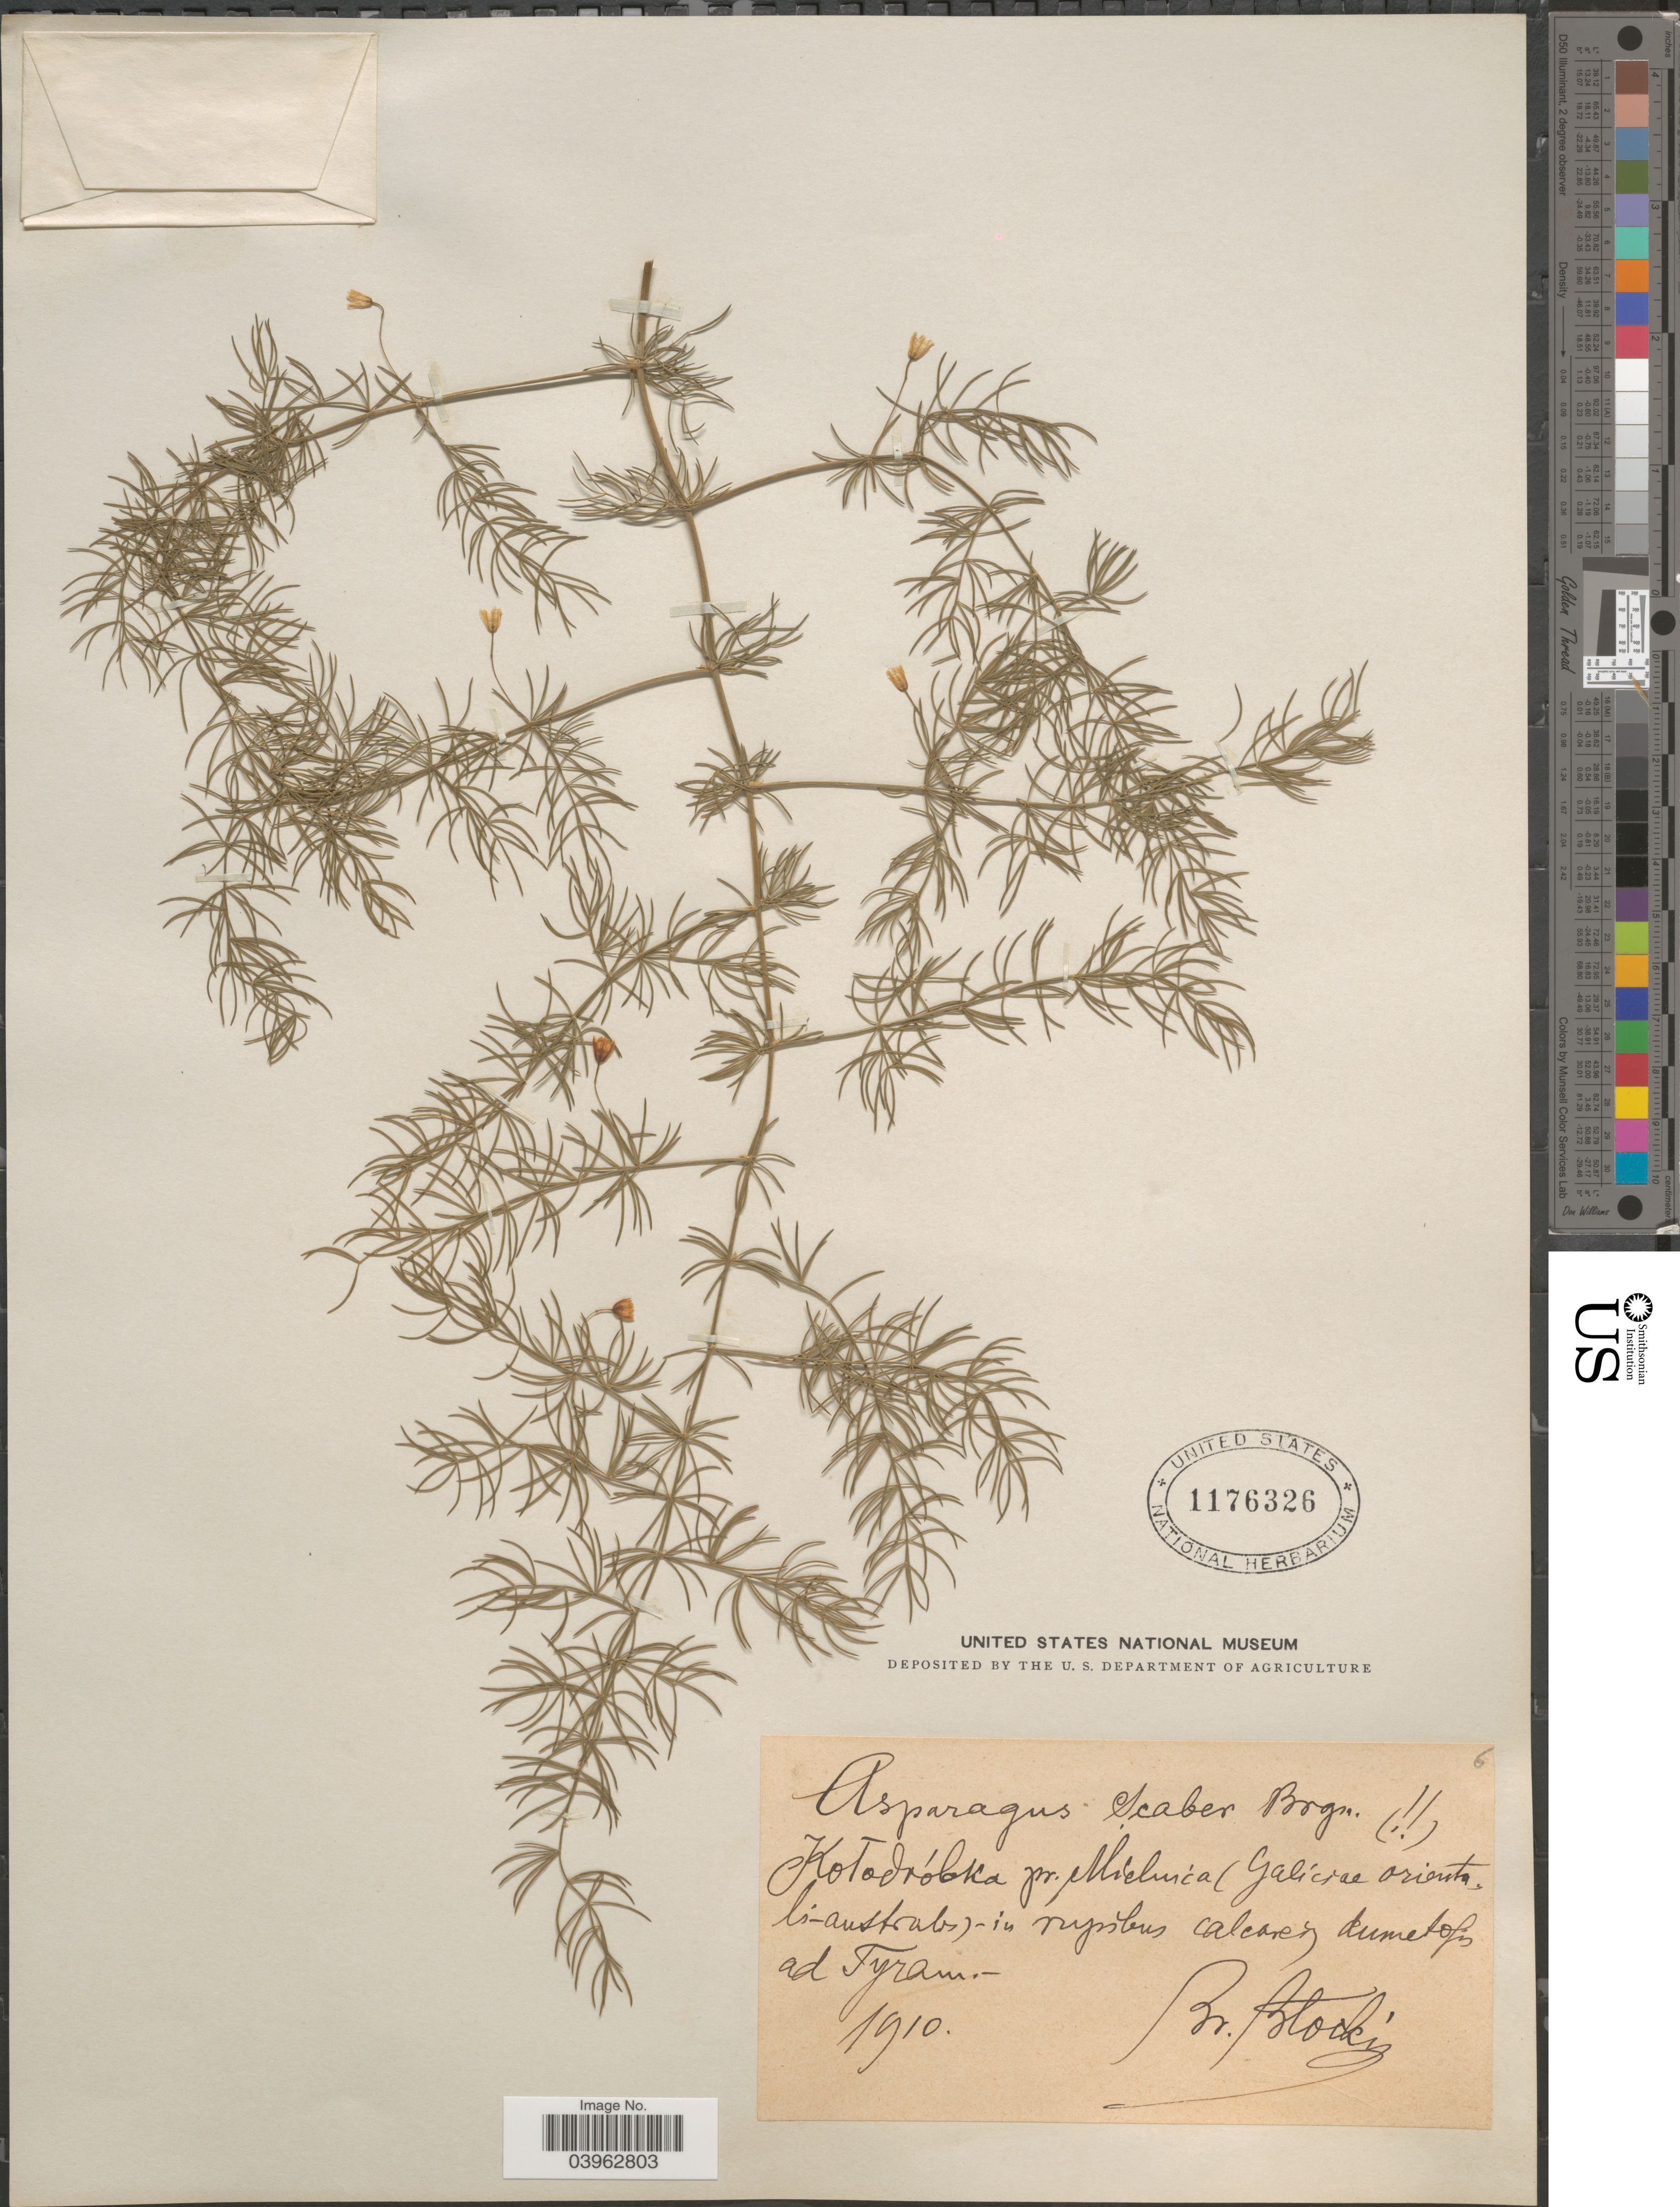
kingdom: Plantae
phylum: Tracheophyta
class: Liliopsida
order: Asparagales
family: Asparagaceae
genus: Asparagus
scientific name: Asparagus scaber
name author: Brign.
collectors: B. Blocki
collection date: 1910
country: Ukraine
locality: Kolodróbka pr. Michurina (Galiciae orientalis-australis)-in pyribus calcarei dumetoris ad Tyram.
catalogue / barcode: US 1176326